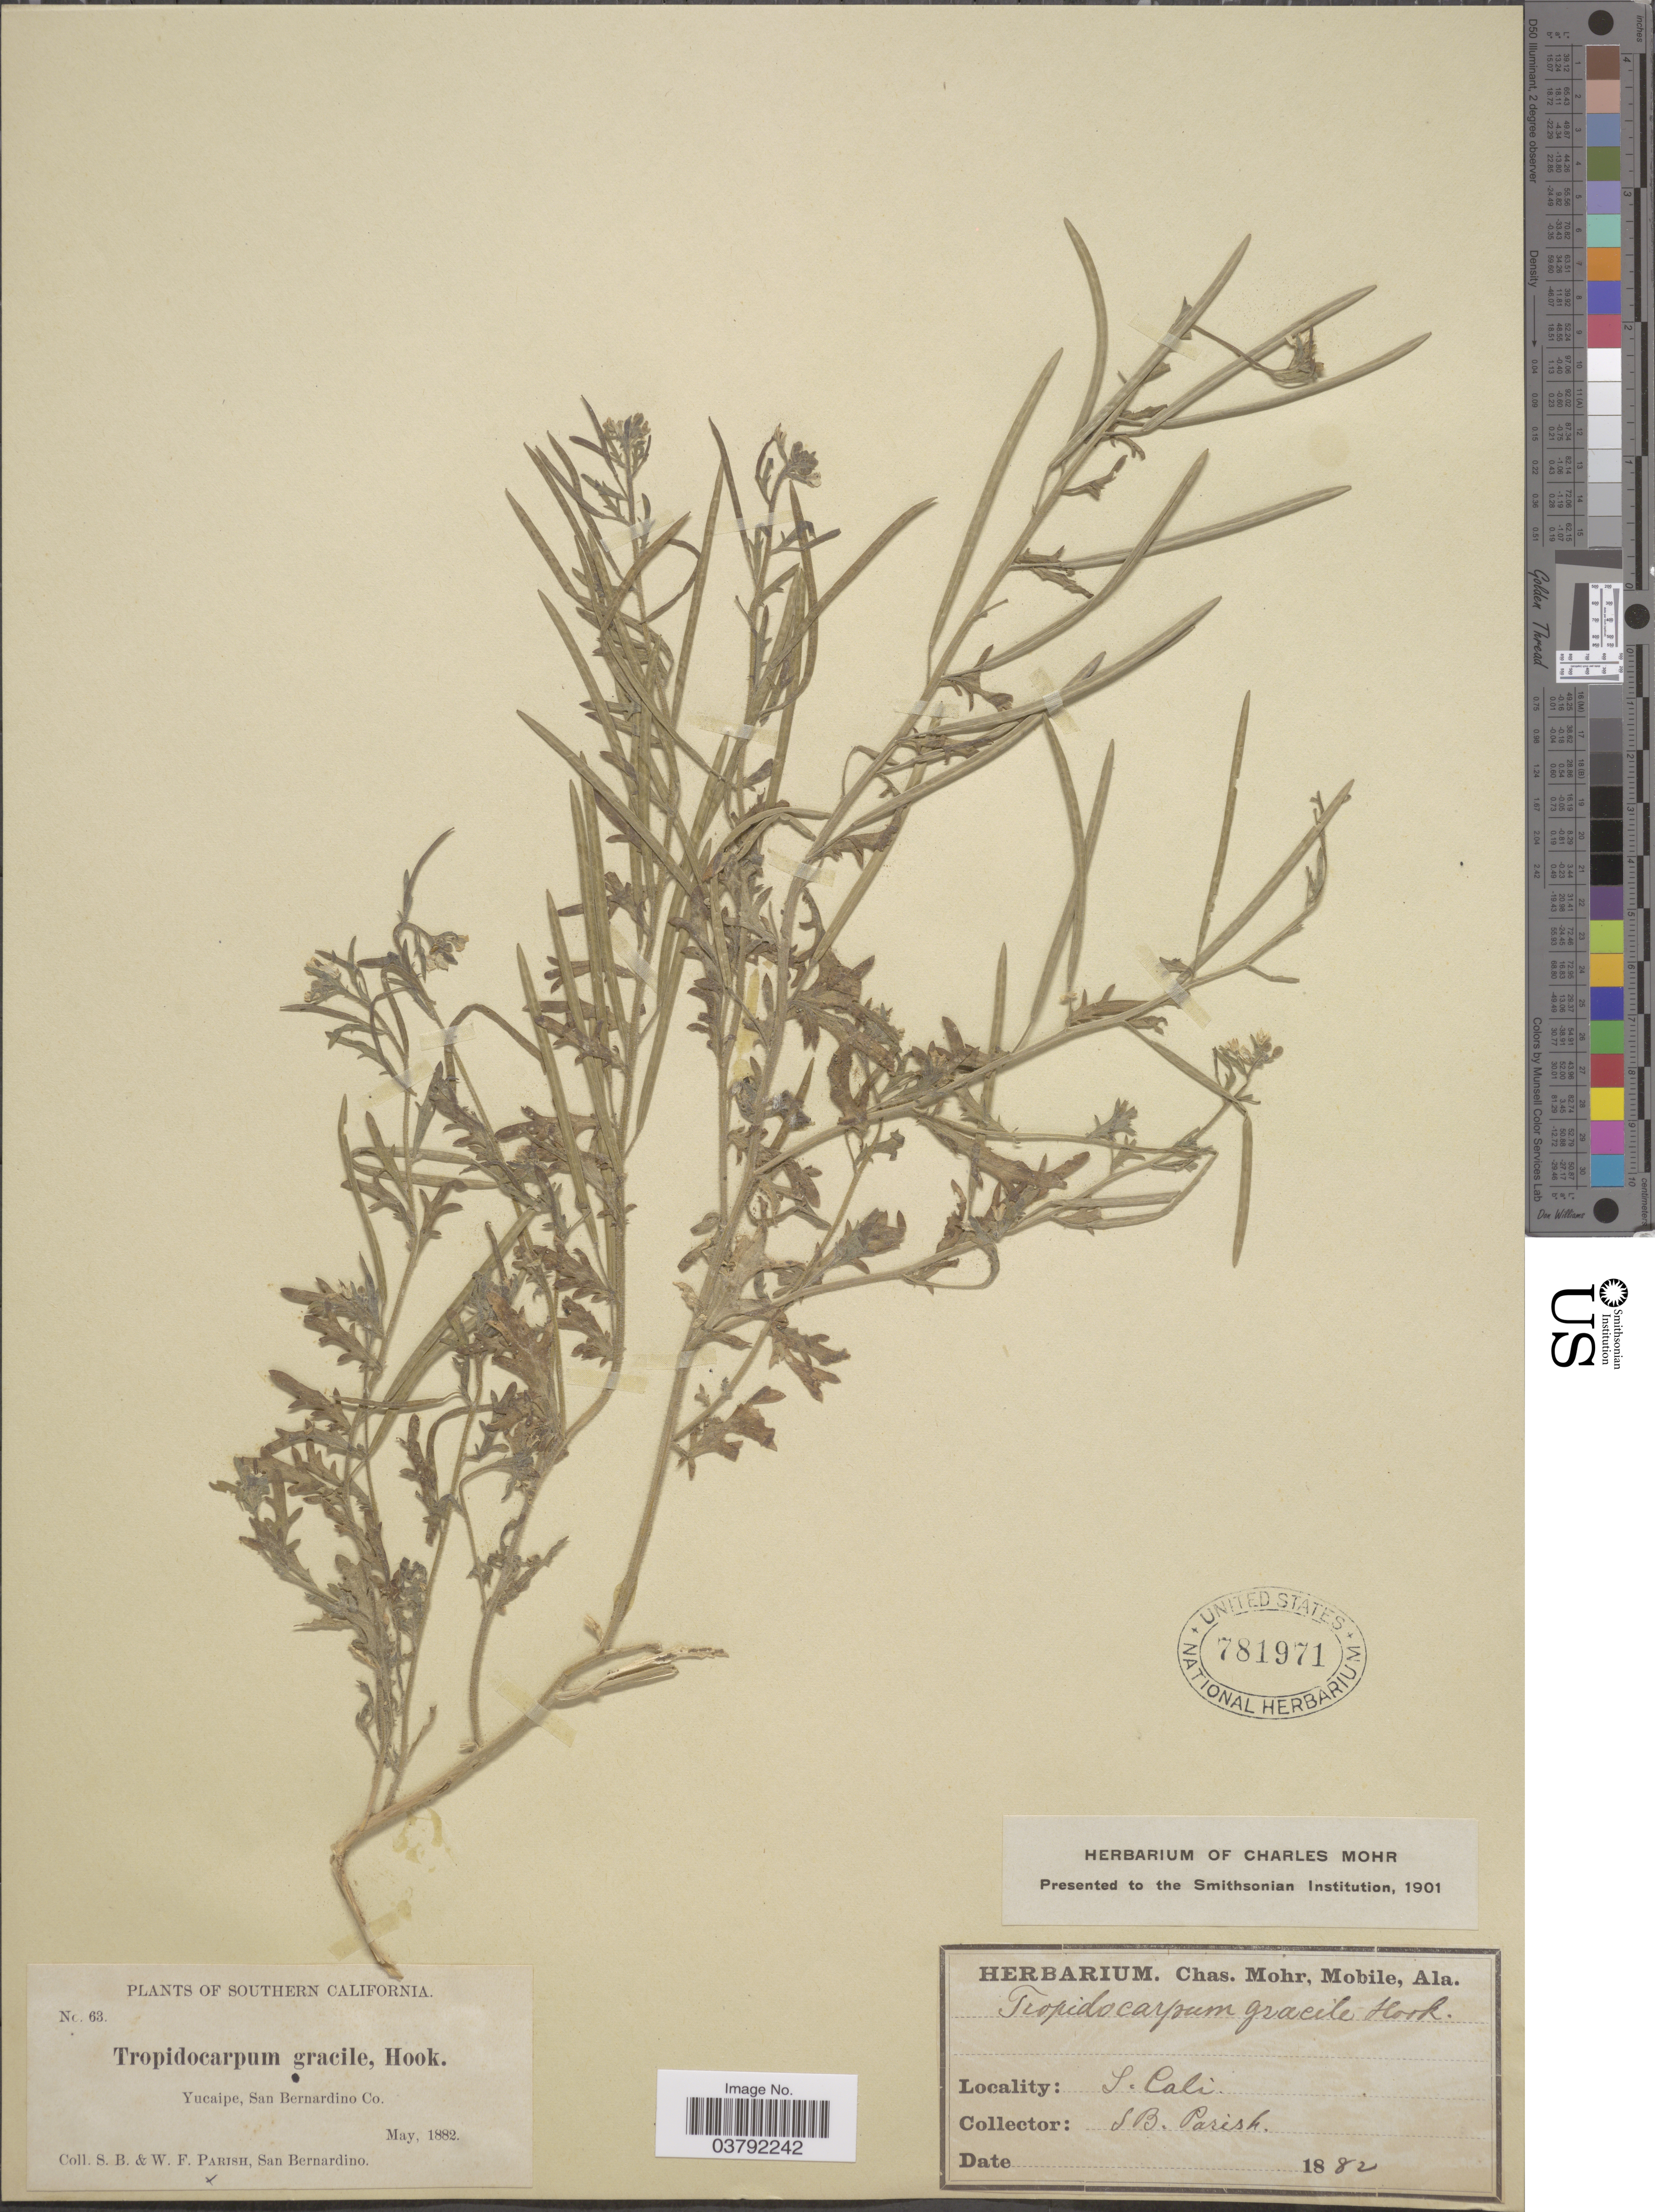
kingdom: Plantae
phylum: Tracheophyta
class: Magnoliopsida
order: Brassicales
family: Brassicaceae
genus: Tropidocarpum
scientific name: Tropidocarpum gracile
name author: Hook.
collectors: S. B. Parish & W. F. Parish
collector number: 63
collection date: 1882-05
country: United States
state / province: California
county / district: San Bernardino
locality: Southern California. Yucaipe, San Bernardino Co.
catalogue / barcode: US 781971